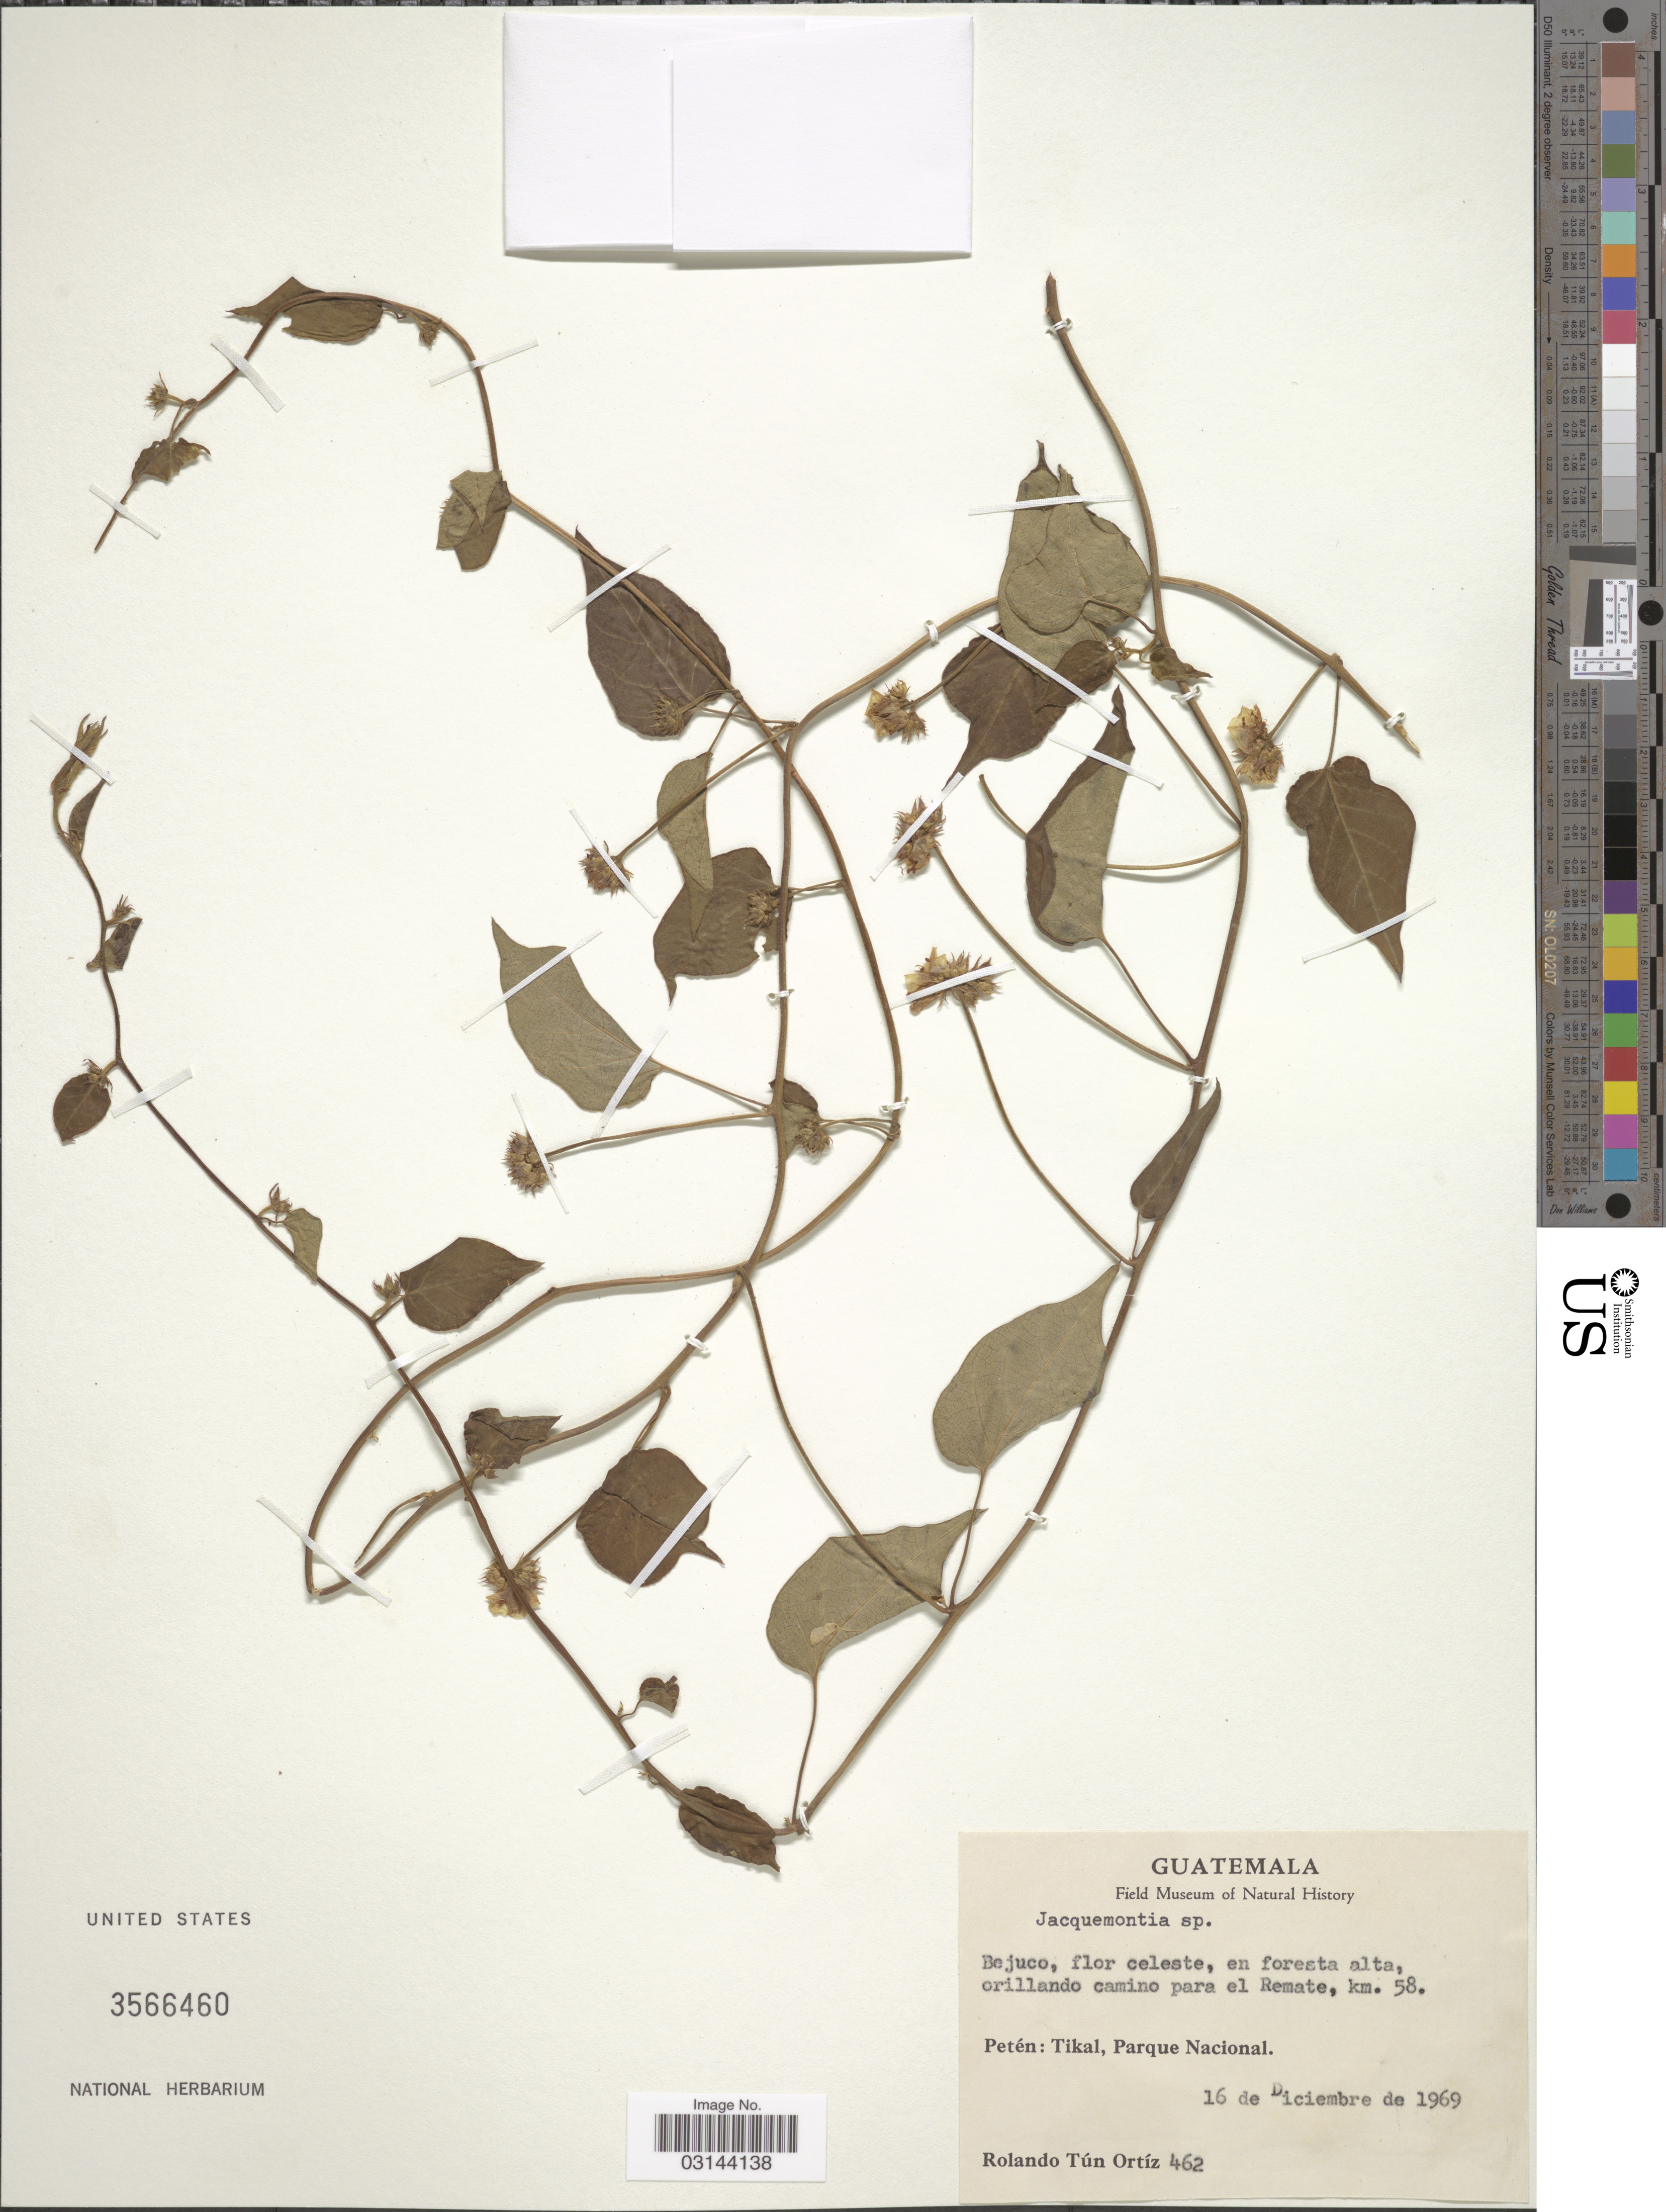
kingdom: Plantae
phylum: Tracheophyta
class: Magnoliopsida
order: Solanales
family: Convolvulaceae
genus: Jacquemontia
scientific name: Jacquemontia sp.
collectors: R. T. Ortíz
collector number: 462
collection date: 1969-12-16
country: Guatemala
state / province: El Petén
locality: Petén: Tikal, Parque Nacional, Bejuco, flor celeste, en foresta alta, orillando camino para el Remate, km. 58.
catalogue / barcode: US 3566460